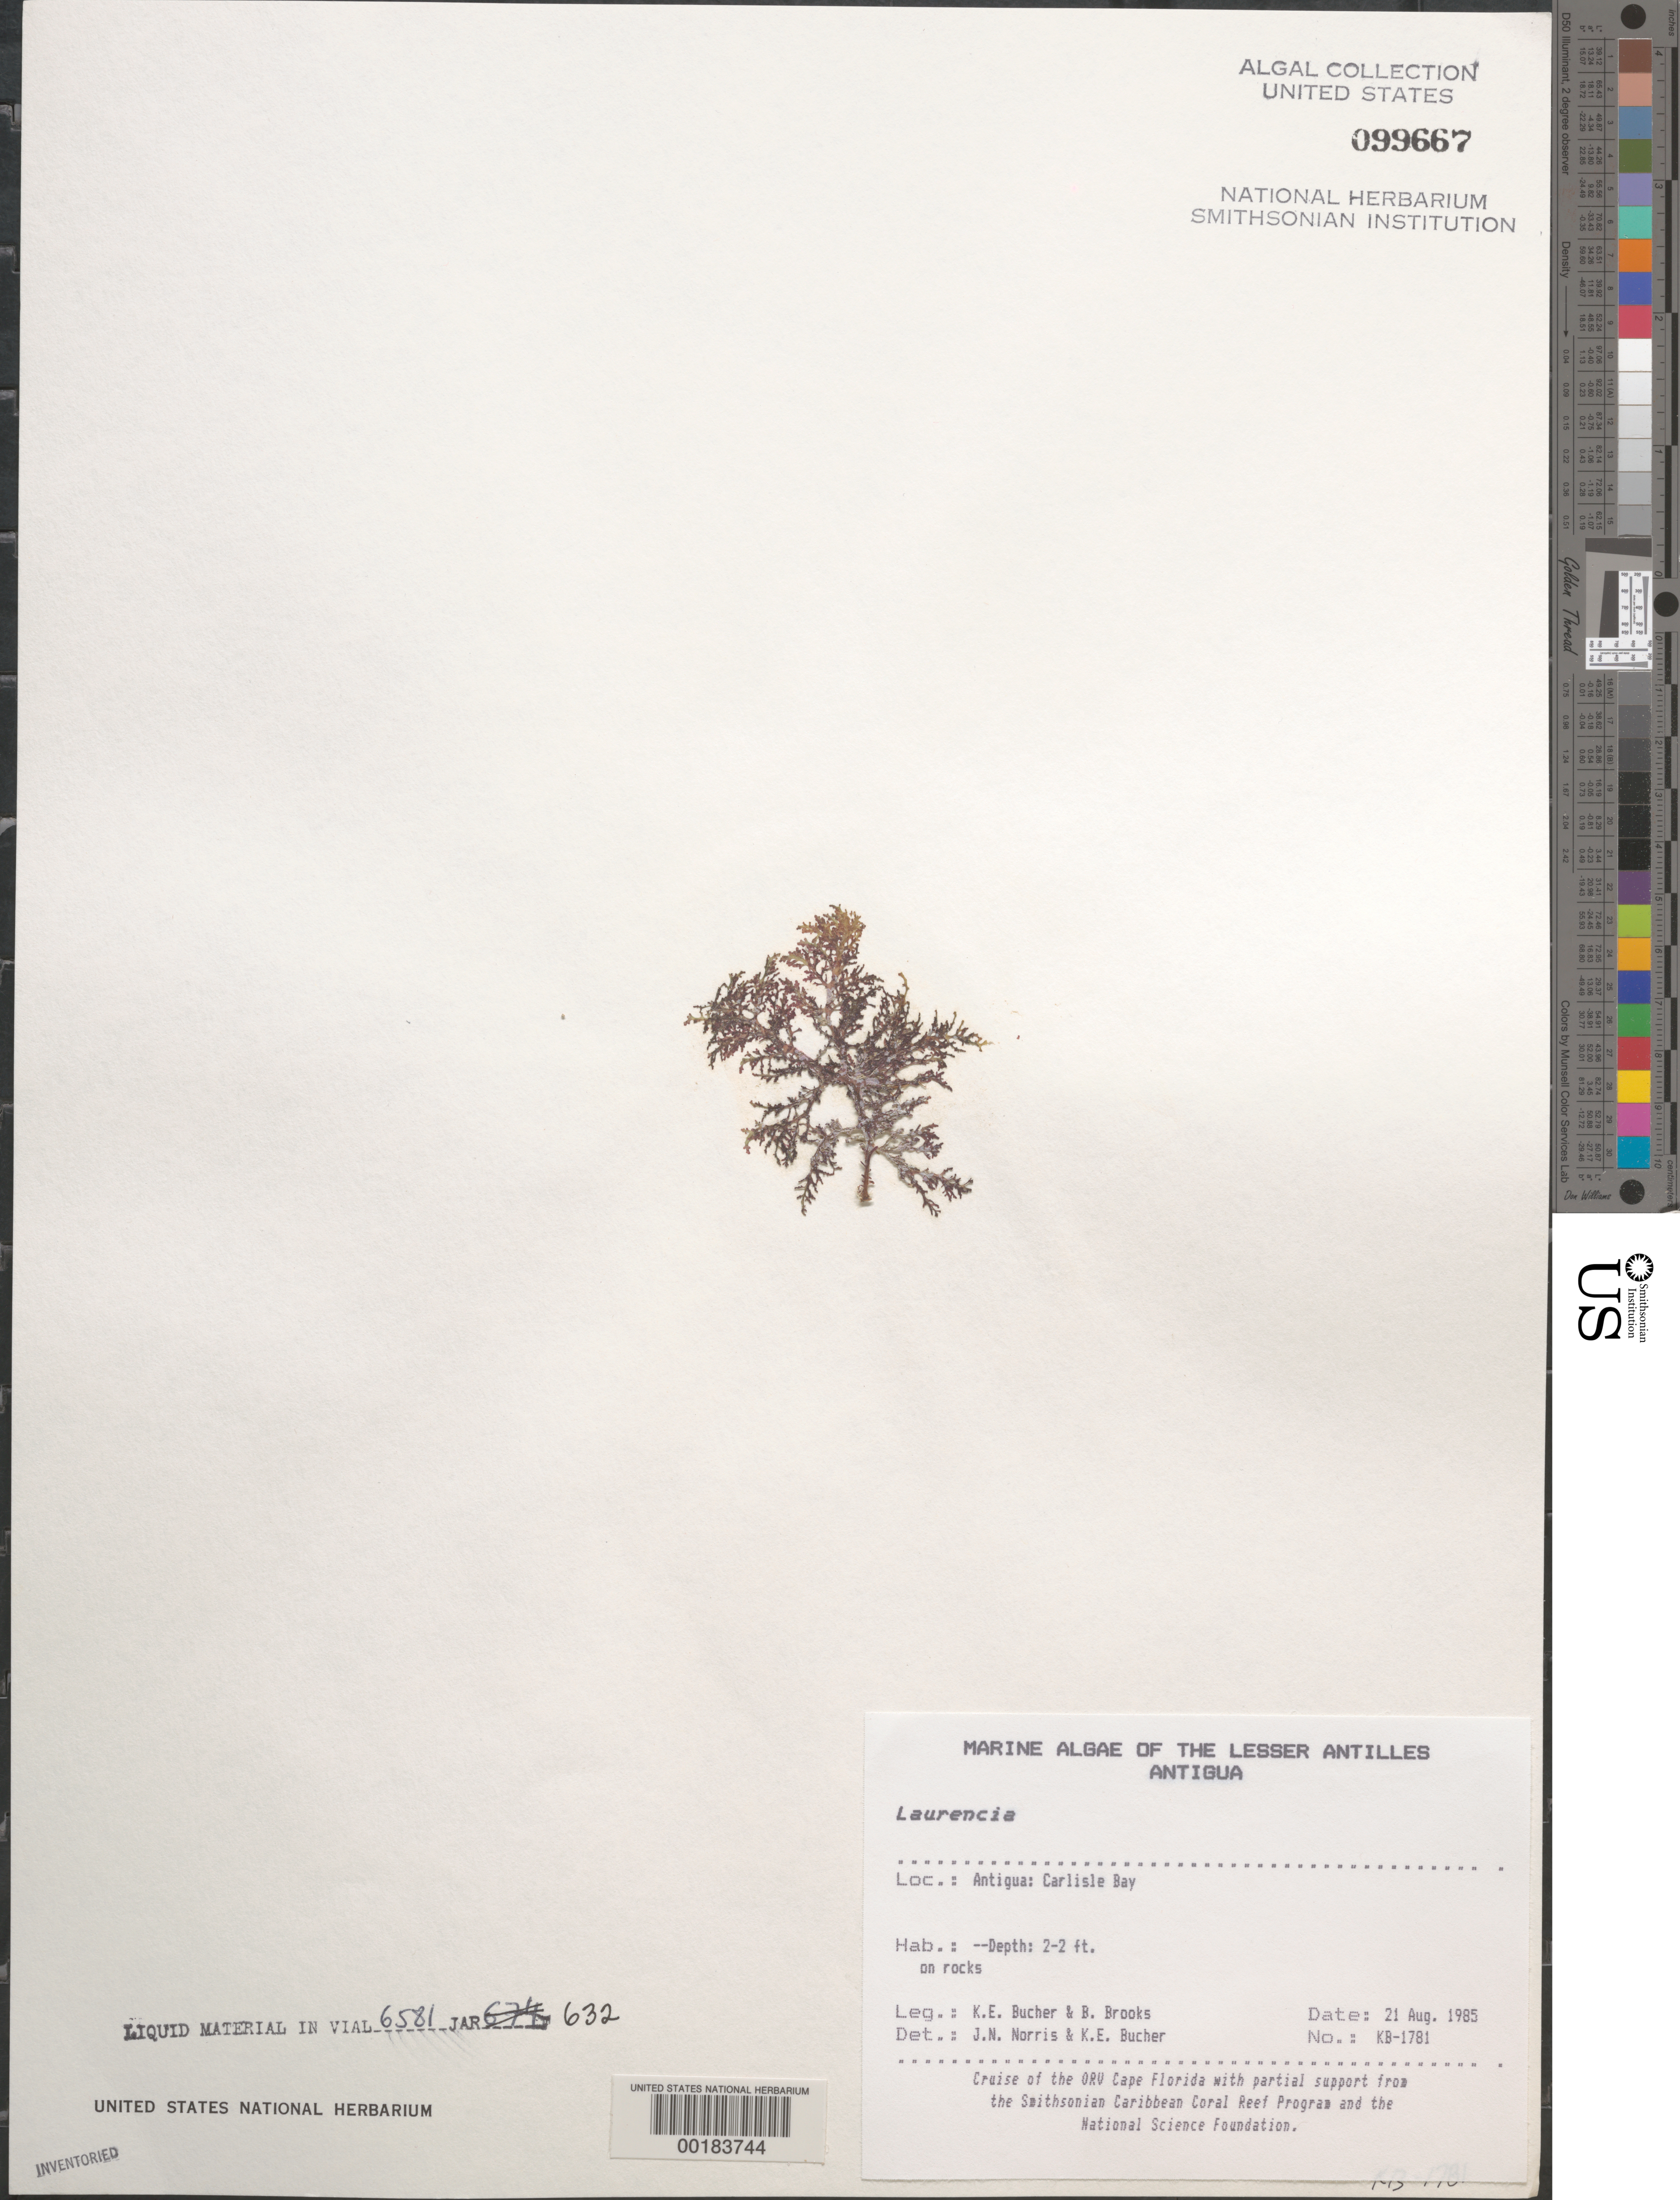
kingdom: Plantae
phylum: Rhodophyta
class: Florideophyceae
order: Ceramiales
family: Rhodomelaceae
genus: Laurencia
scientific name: Laurencia sp.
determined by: Norris, J. N.; Brooks, B. L.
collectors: K. E. Bucher & B. Brooks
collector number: KB-1781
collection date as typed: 21 Aug 1985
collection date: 1985-08-21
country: Antigua and Barbuda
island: Antigua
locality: Carlisle Bay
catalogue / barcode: US 99667